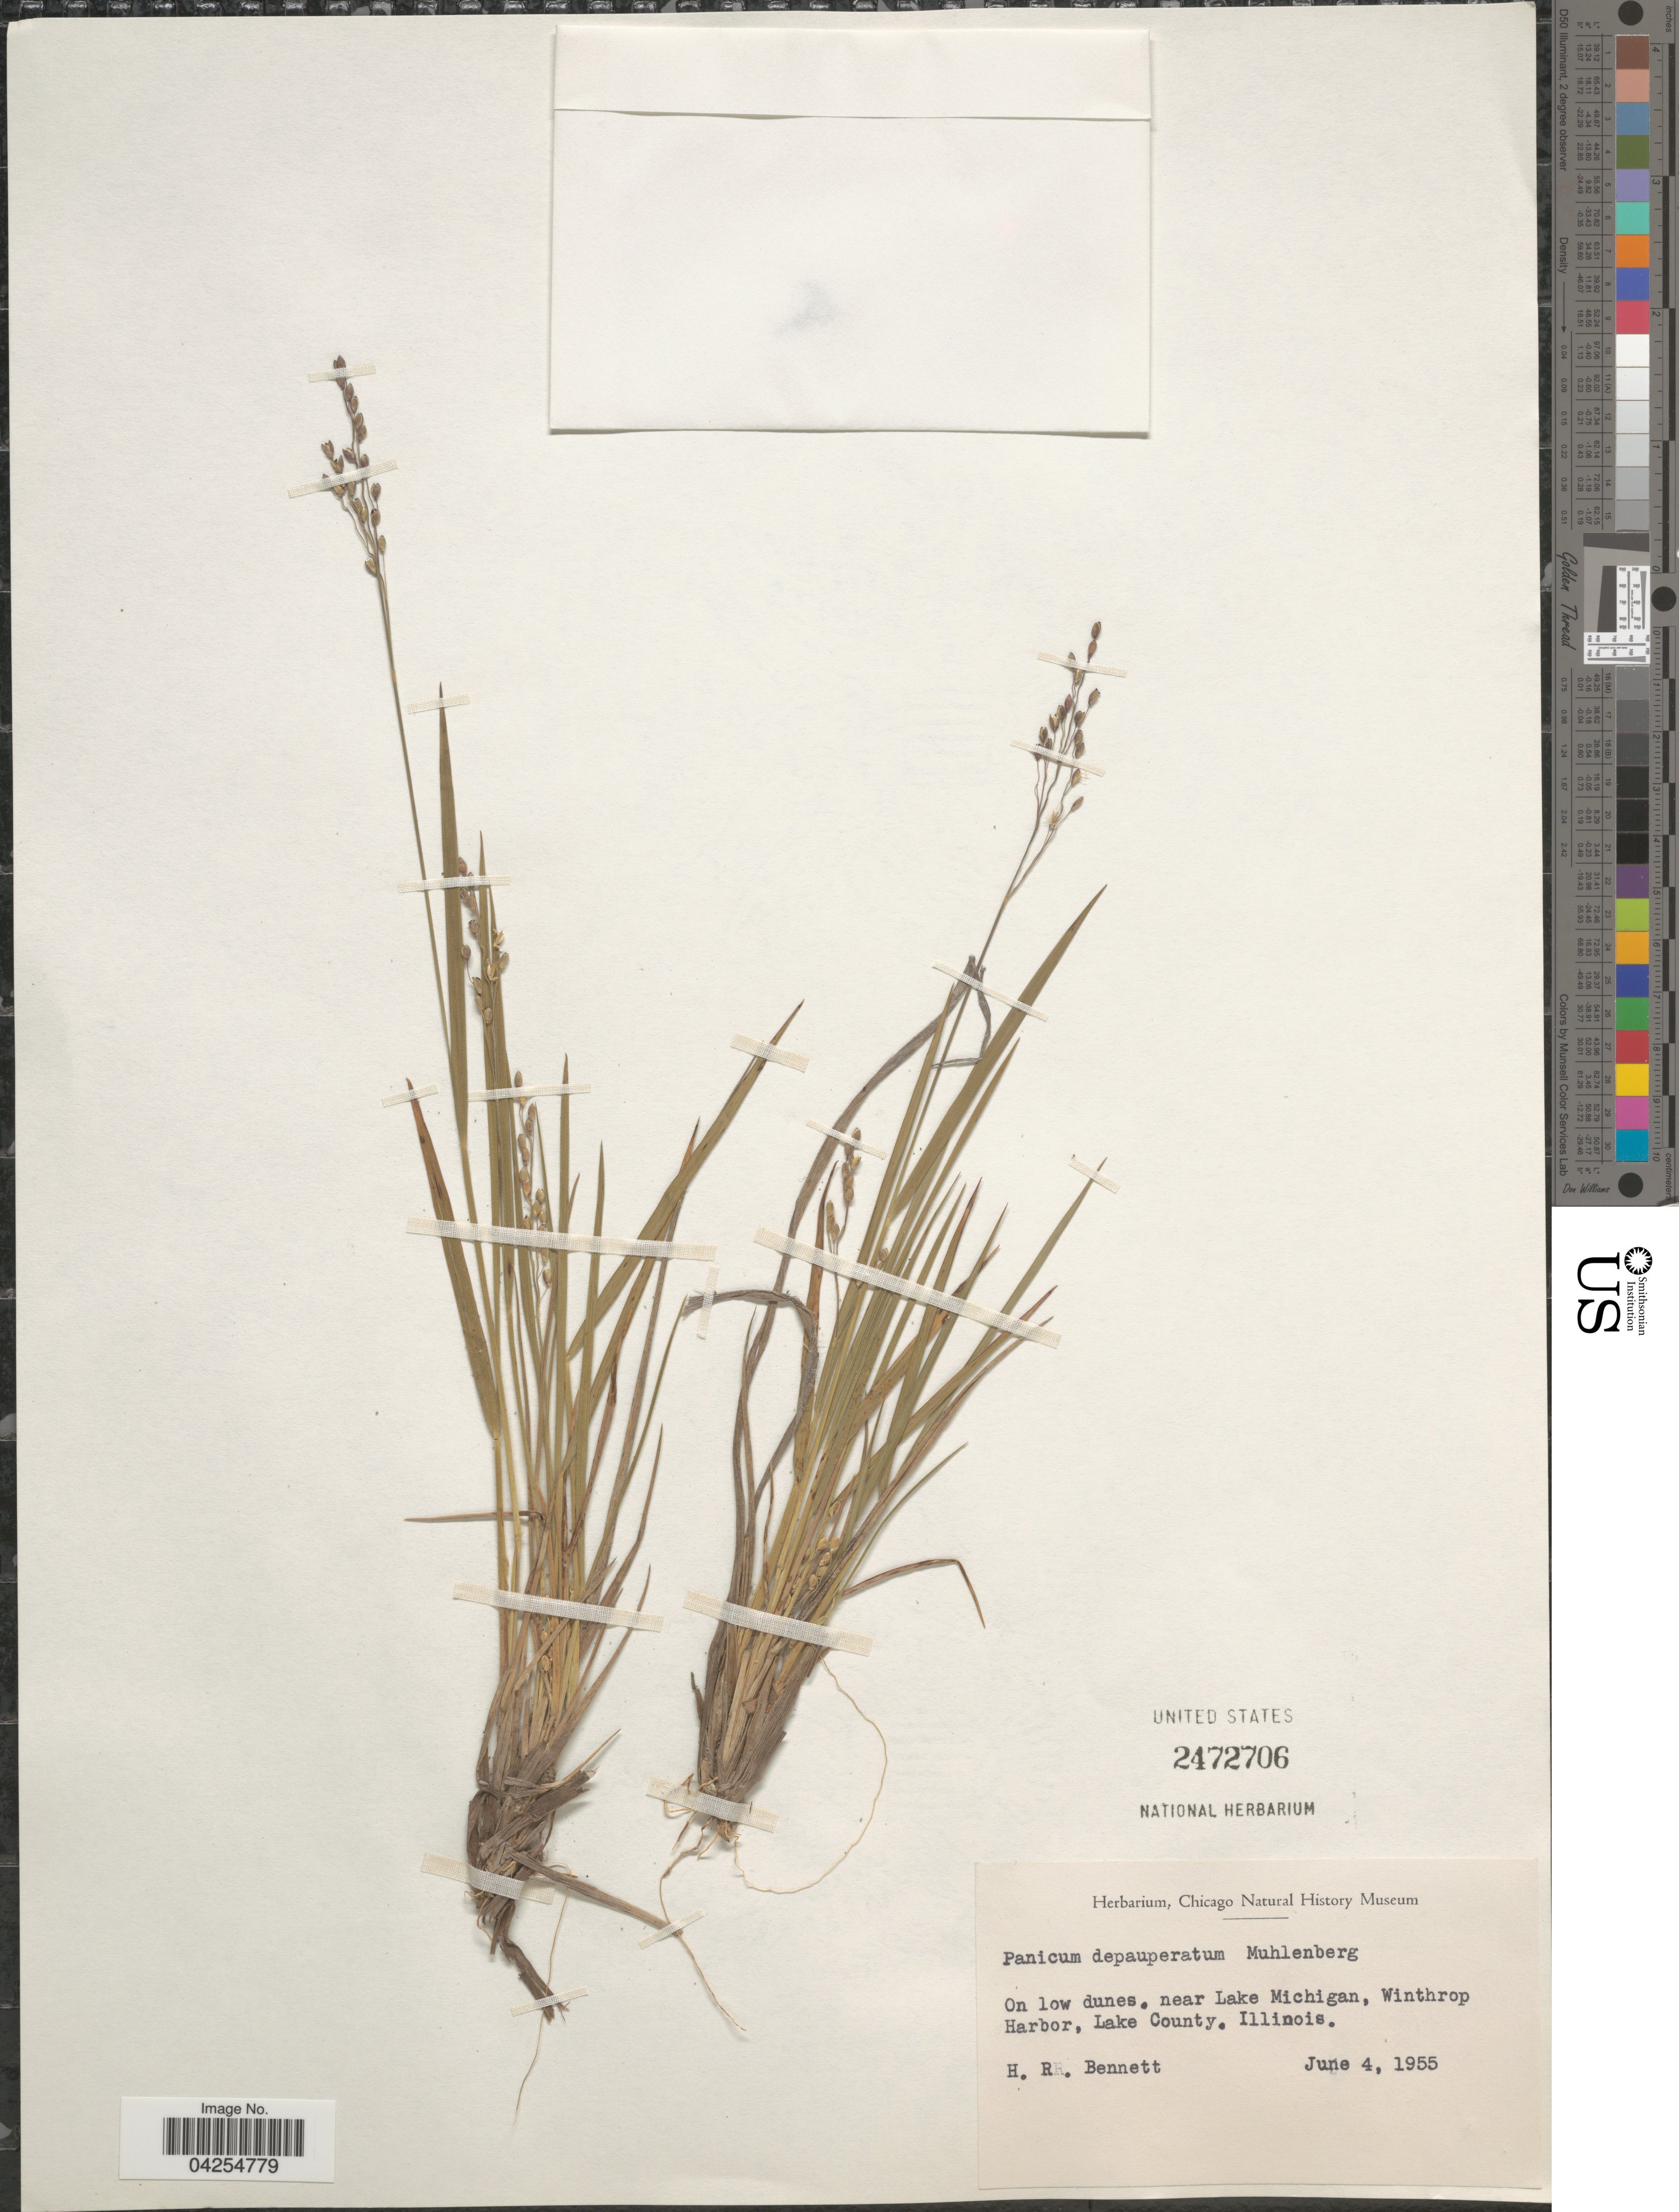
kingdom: Plantae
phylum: Tracheophyta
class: Liliopsida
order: Poales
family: Poaceae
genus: Dichanthelium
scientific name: Dichanthelium depauperatum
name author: (Muhl.) Gould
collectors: H. R. Bennett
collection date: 1955-06-04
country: United States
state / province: Illinois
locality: On low dunes, near Lake Michigan, Winthrop Harbor, Lake County.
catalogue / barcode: US 2472706